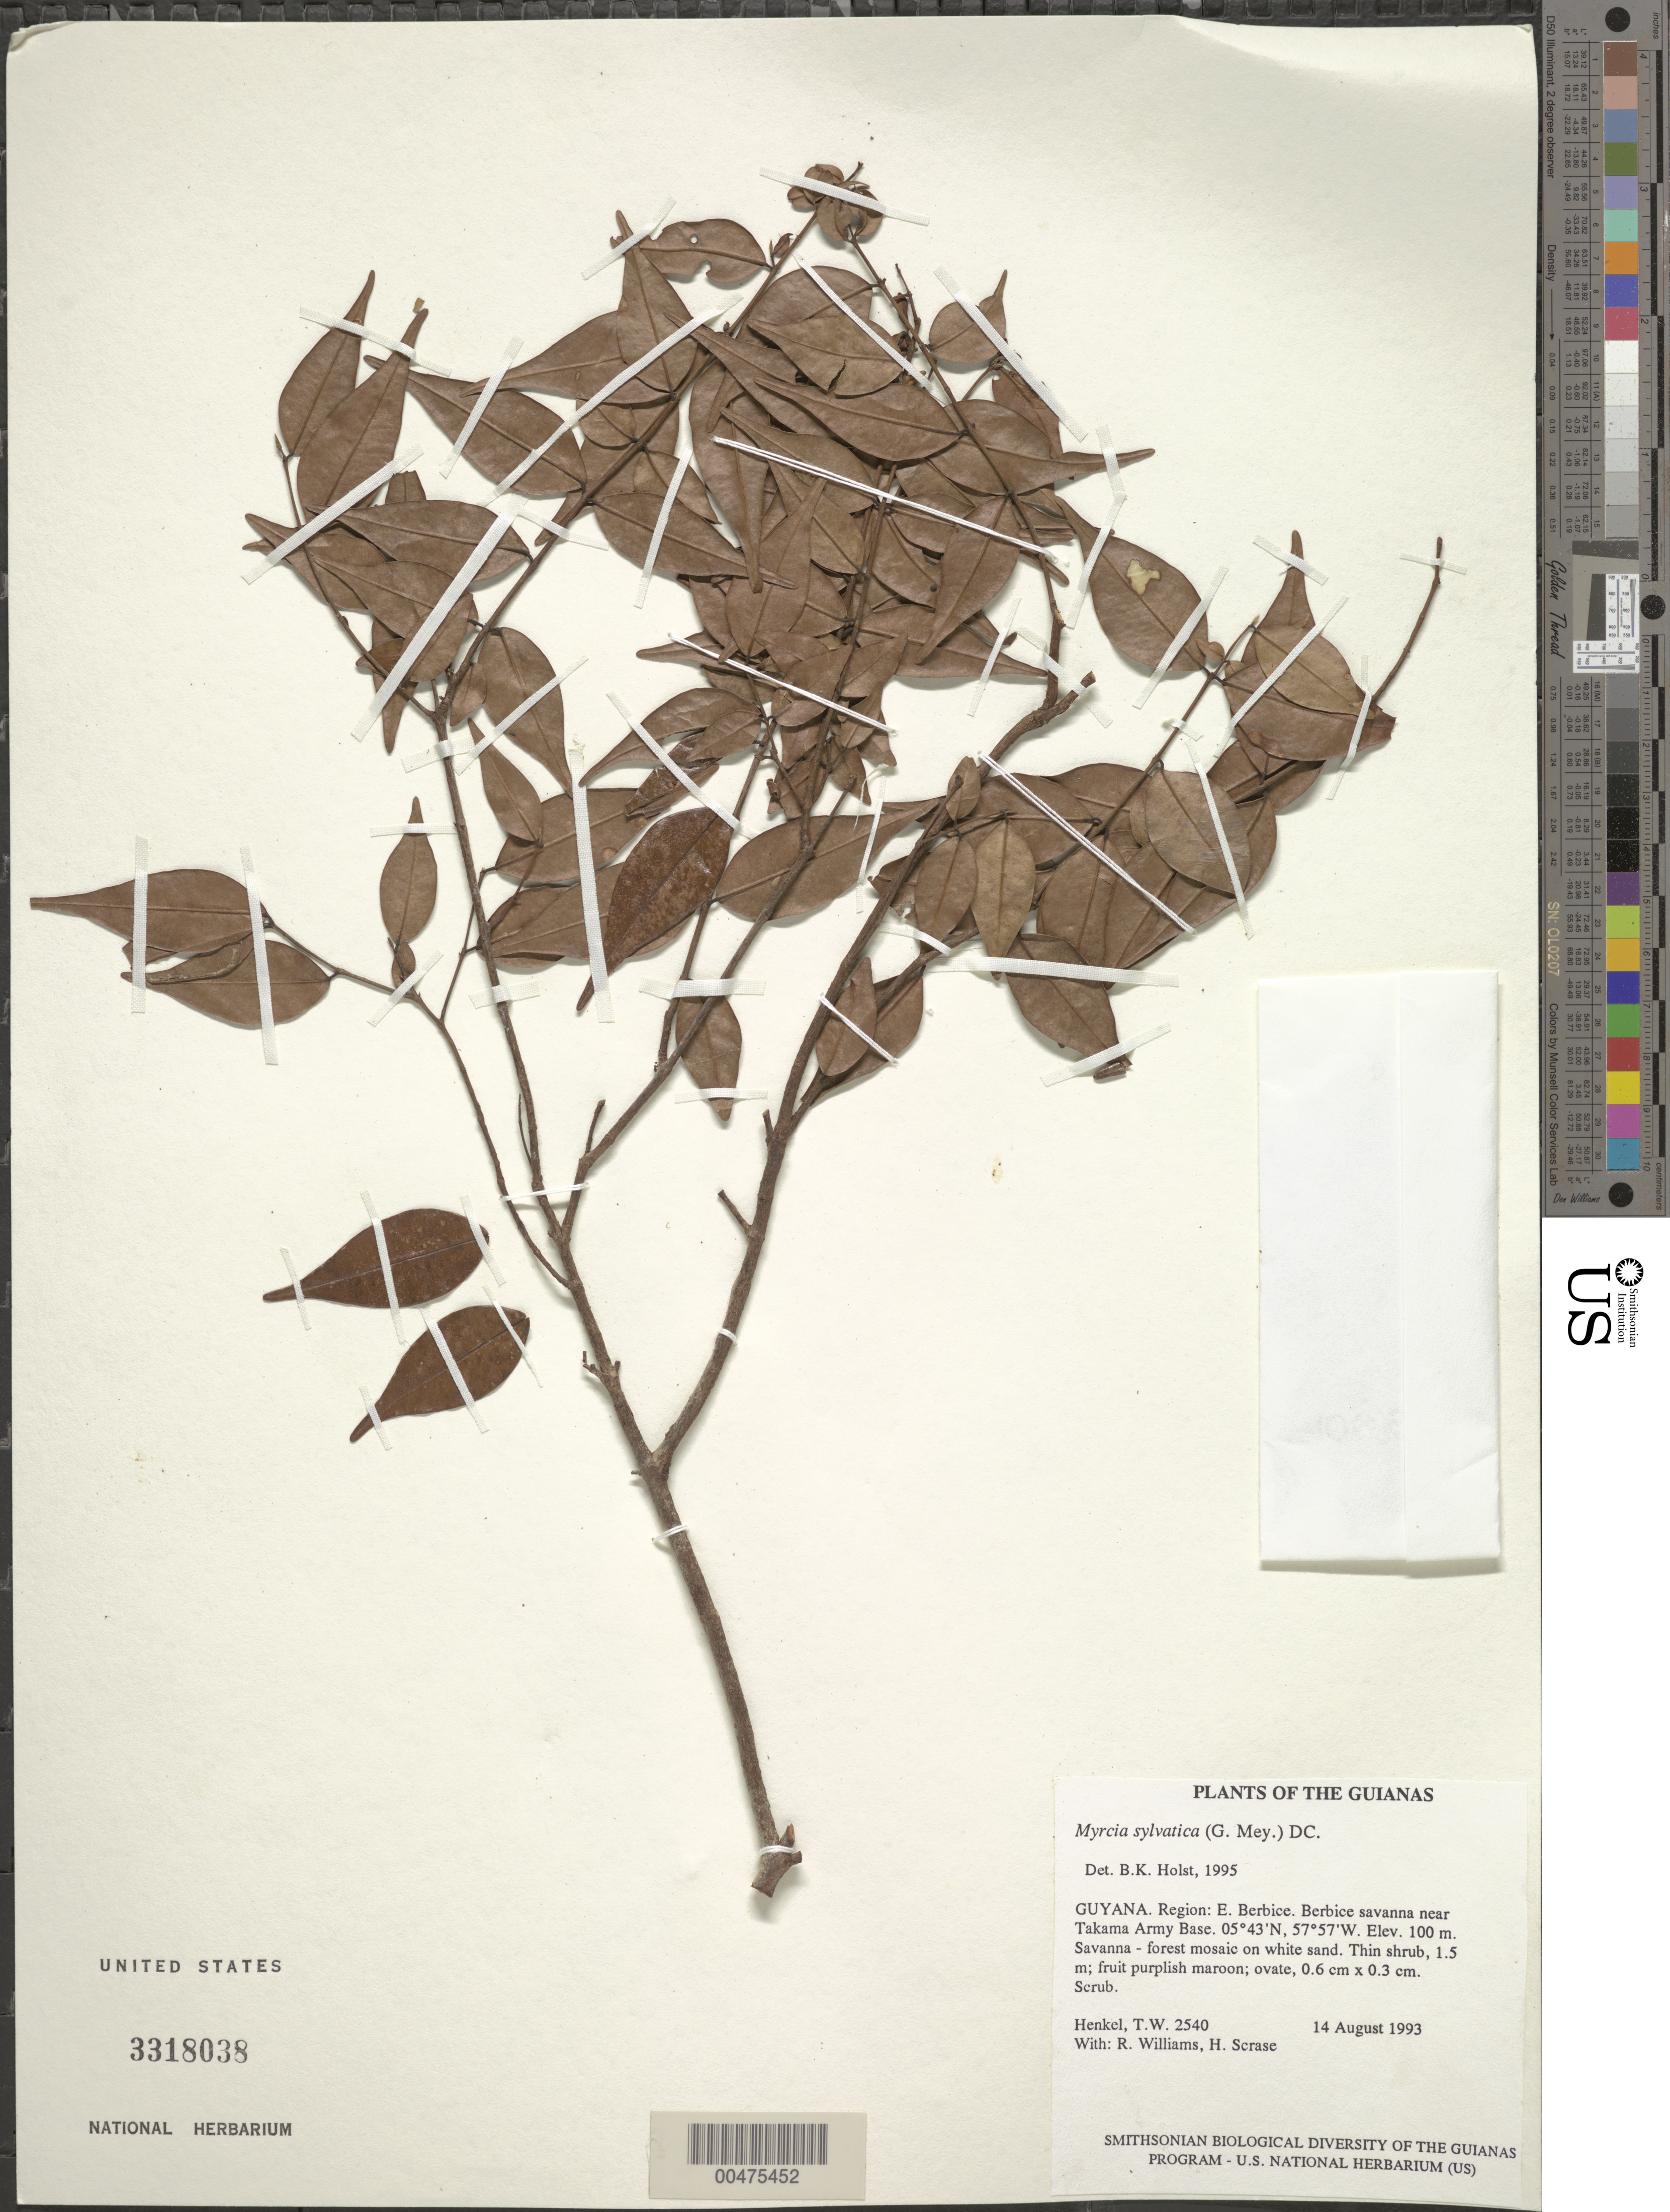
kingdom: Plantae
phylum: Tracheophyta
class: Magnoliopsida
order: Myrtales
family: Myrtaceae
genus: Myrcia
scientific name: Myrcia sylvatica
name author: (G. Mey.) DC.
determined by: Holst, Bruce K.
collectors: T. Henkel, R. Williams & H. Scrase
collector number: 2540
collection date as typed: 14 August 1993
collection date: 1993-08-14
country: Guyana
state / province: U. Demerara-Berbice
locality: Berbice savanna near Takama Army Base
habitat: Savanna - forest mosaic on white sand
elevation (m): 100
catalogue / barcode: US 3318038